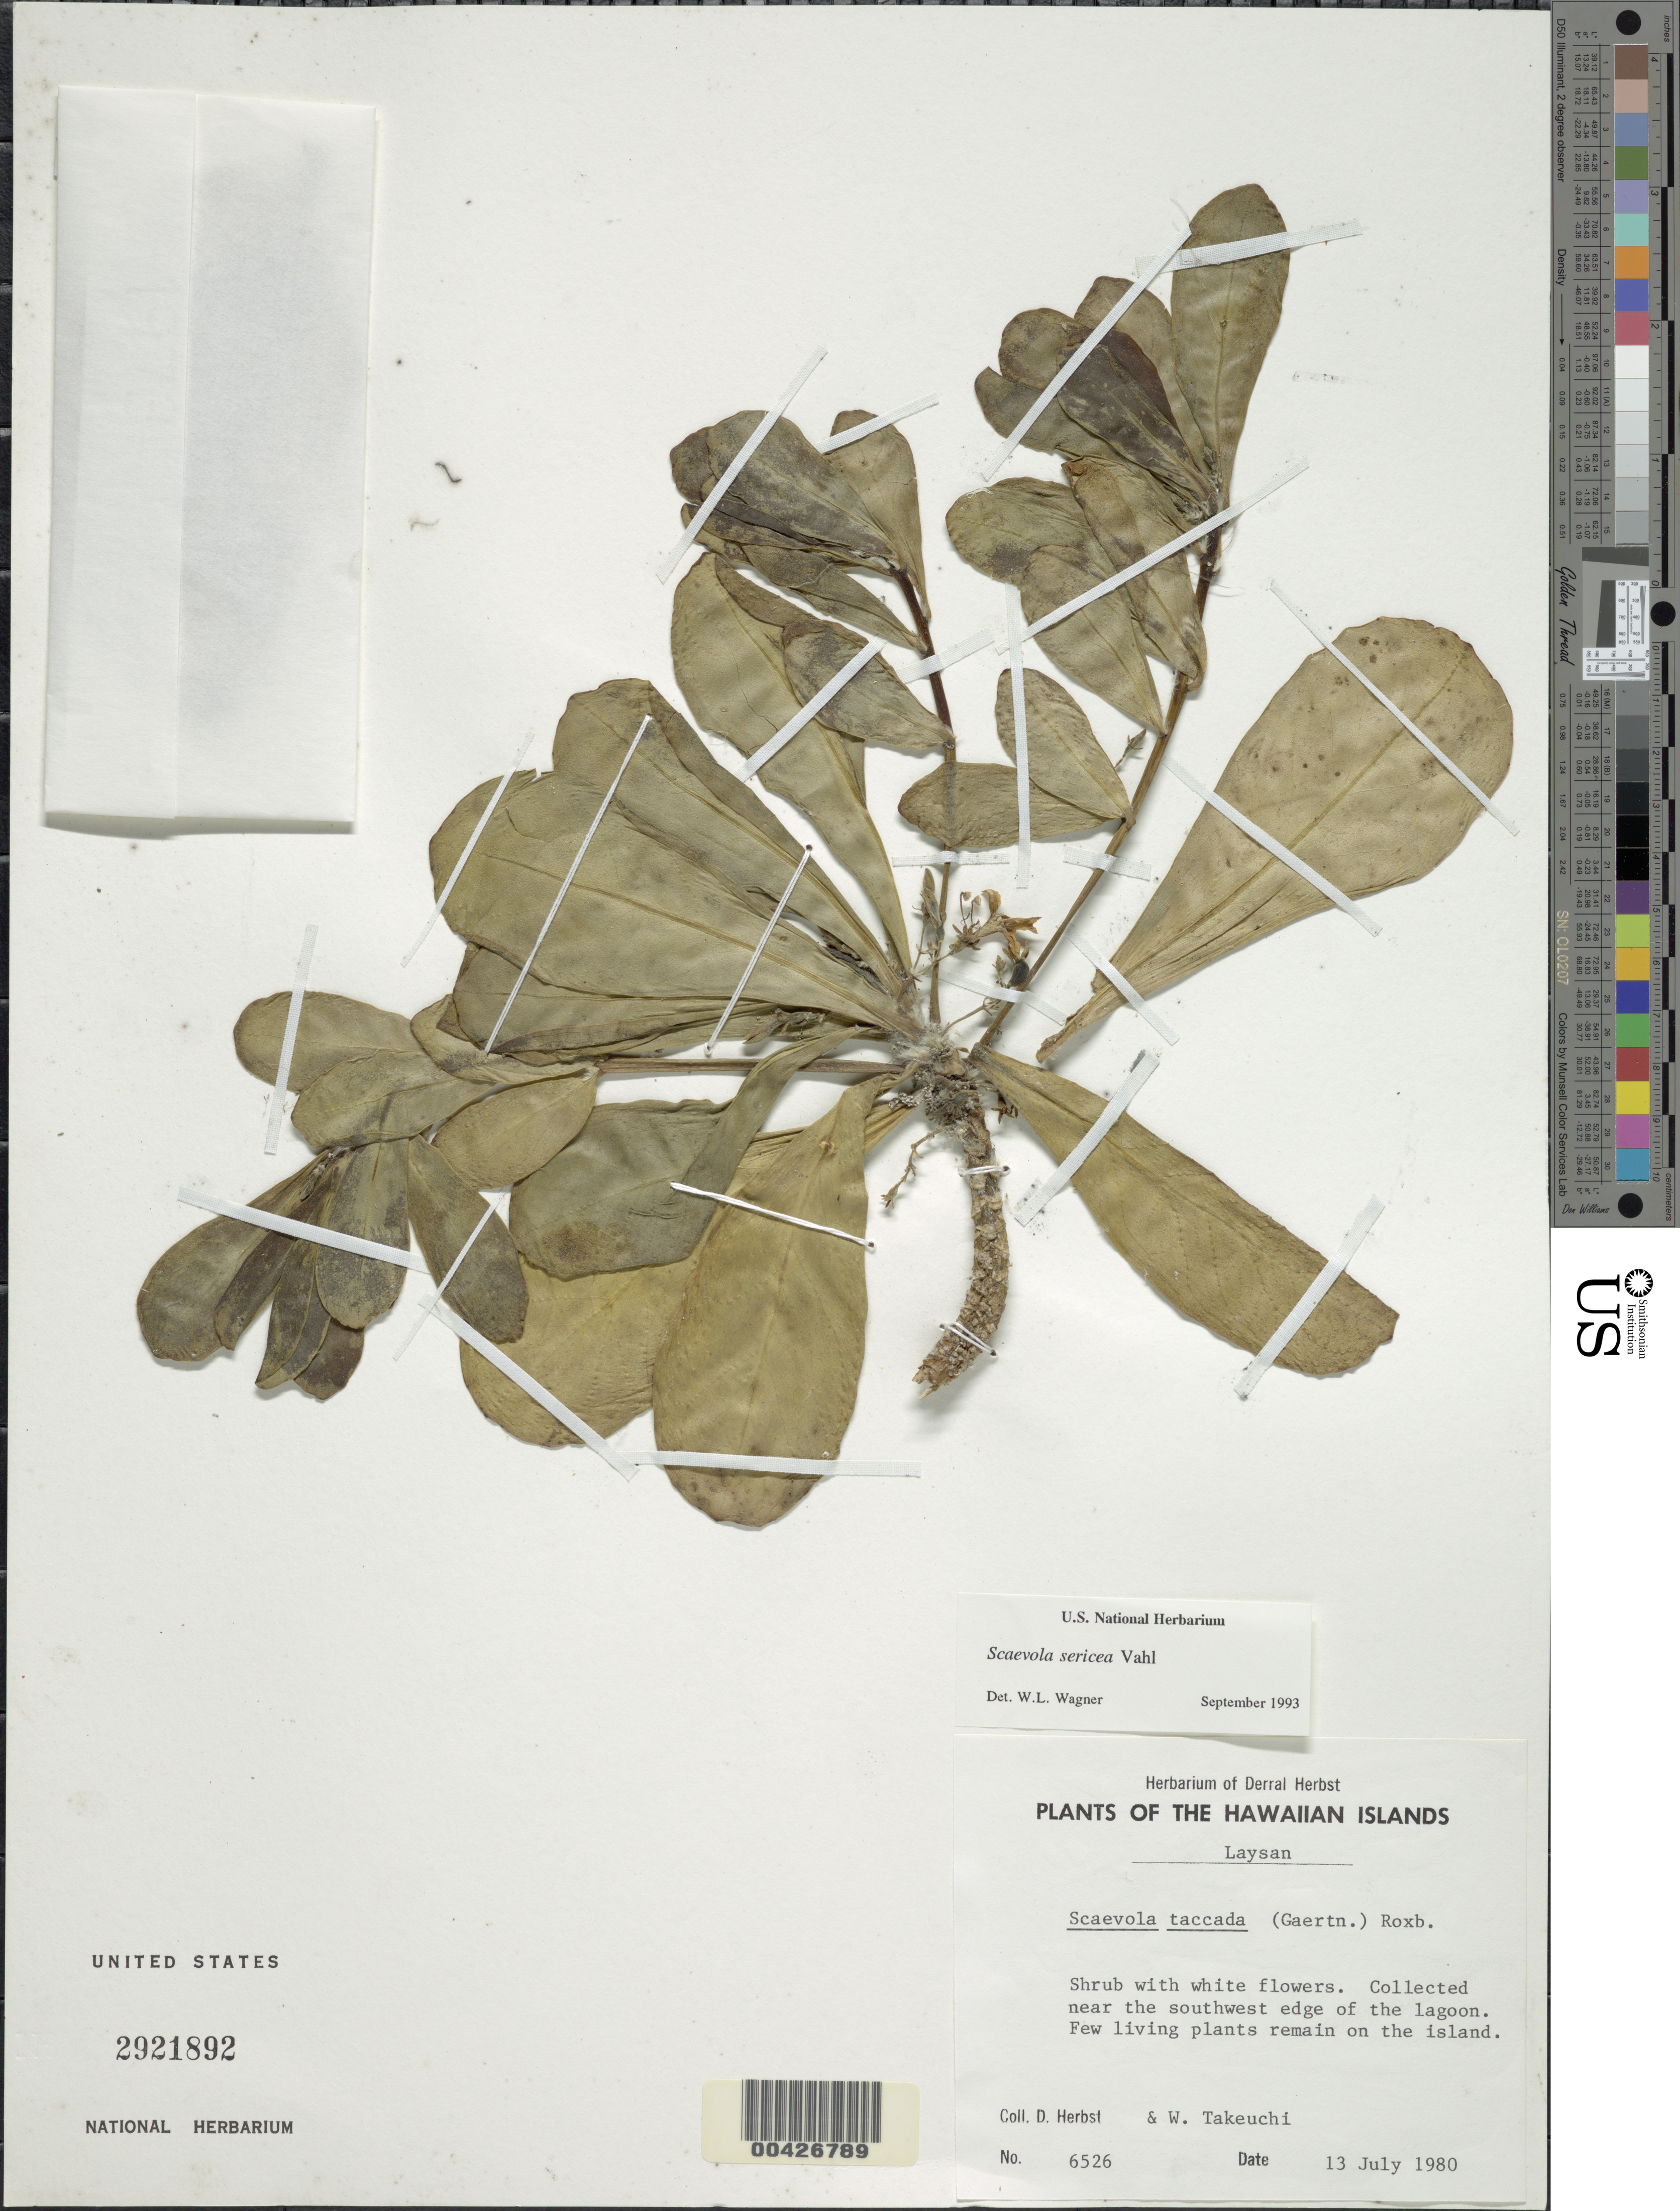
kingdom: Plantae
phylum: Tracheophyta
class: Magnoliopsida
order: Asterales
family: Goodeniaceae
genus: Scaevola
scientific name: Scaevola taccada var. taccada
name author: (Gaertn.) Roxb.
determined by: Wagner, W. L., (BOT), Smithsonian Institution - National Museum of Natural History (UNITED STATES)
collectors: D. R. Herbst & W. N. Takeuchi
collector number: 6526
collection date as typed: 13 Jul 1980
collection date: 1980-07-13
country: United States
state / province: Hawaii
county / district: Honolulu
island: Laysan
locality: SW edge of the lagoon.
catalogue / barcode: US 2921892